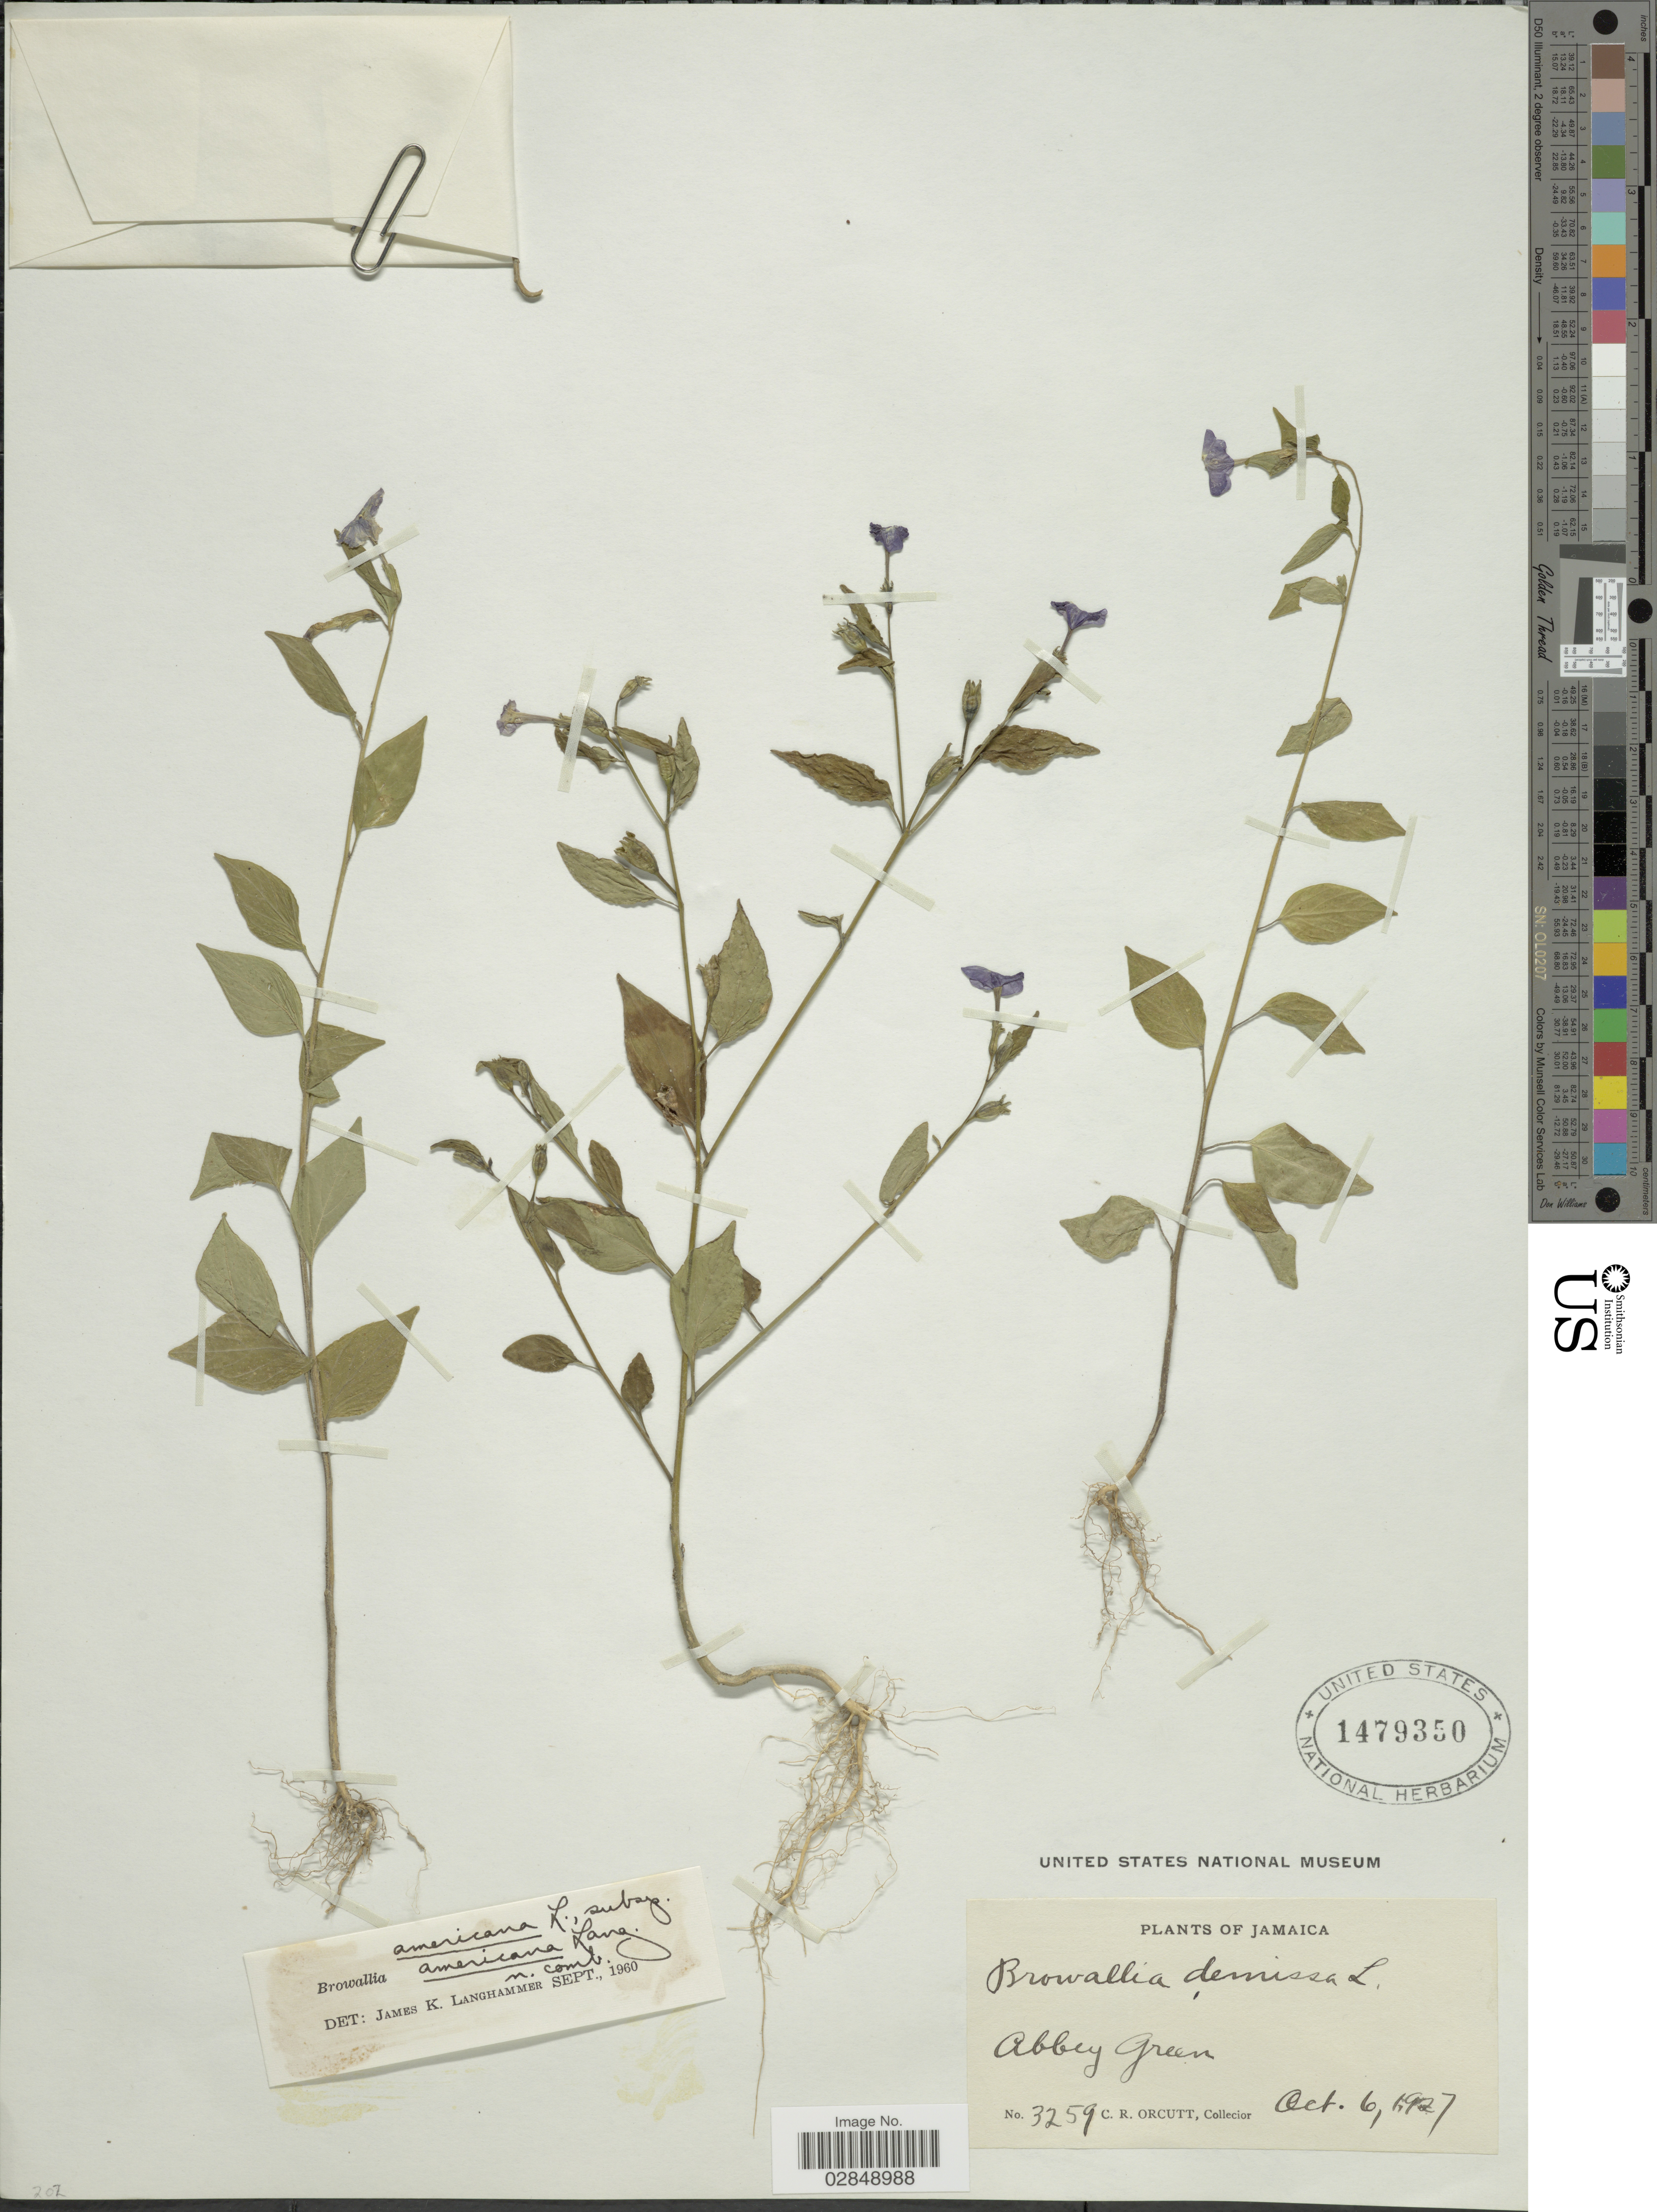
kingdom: Plantae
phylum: Tracheophyta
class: Magnoliopsida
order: Solanales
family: Solanaceae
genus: Browallia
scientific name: Browallia americana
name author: L.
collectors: C. R. Orcutt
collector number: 3259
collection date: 1927-10-06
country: Jamaica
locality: Abbey Green.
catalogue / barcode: US 1479350